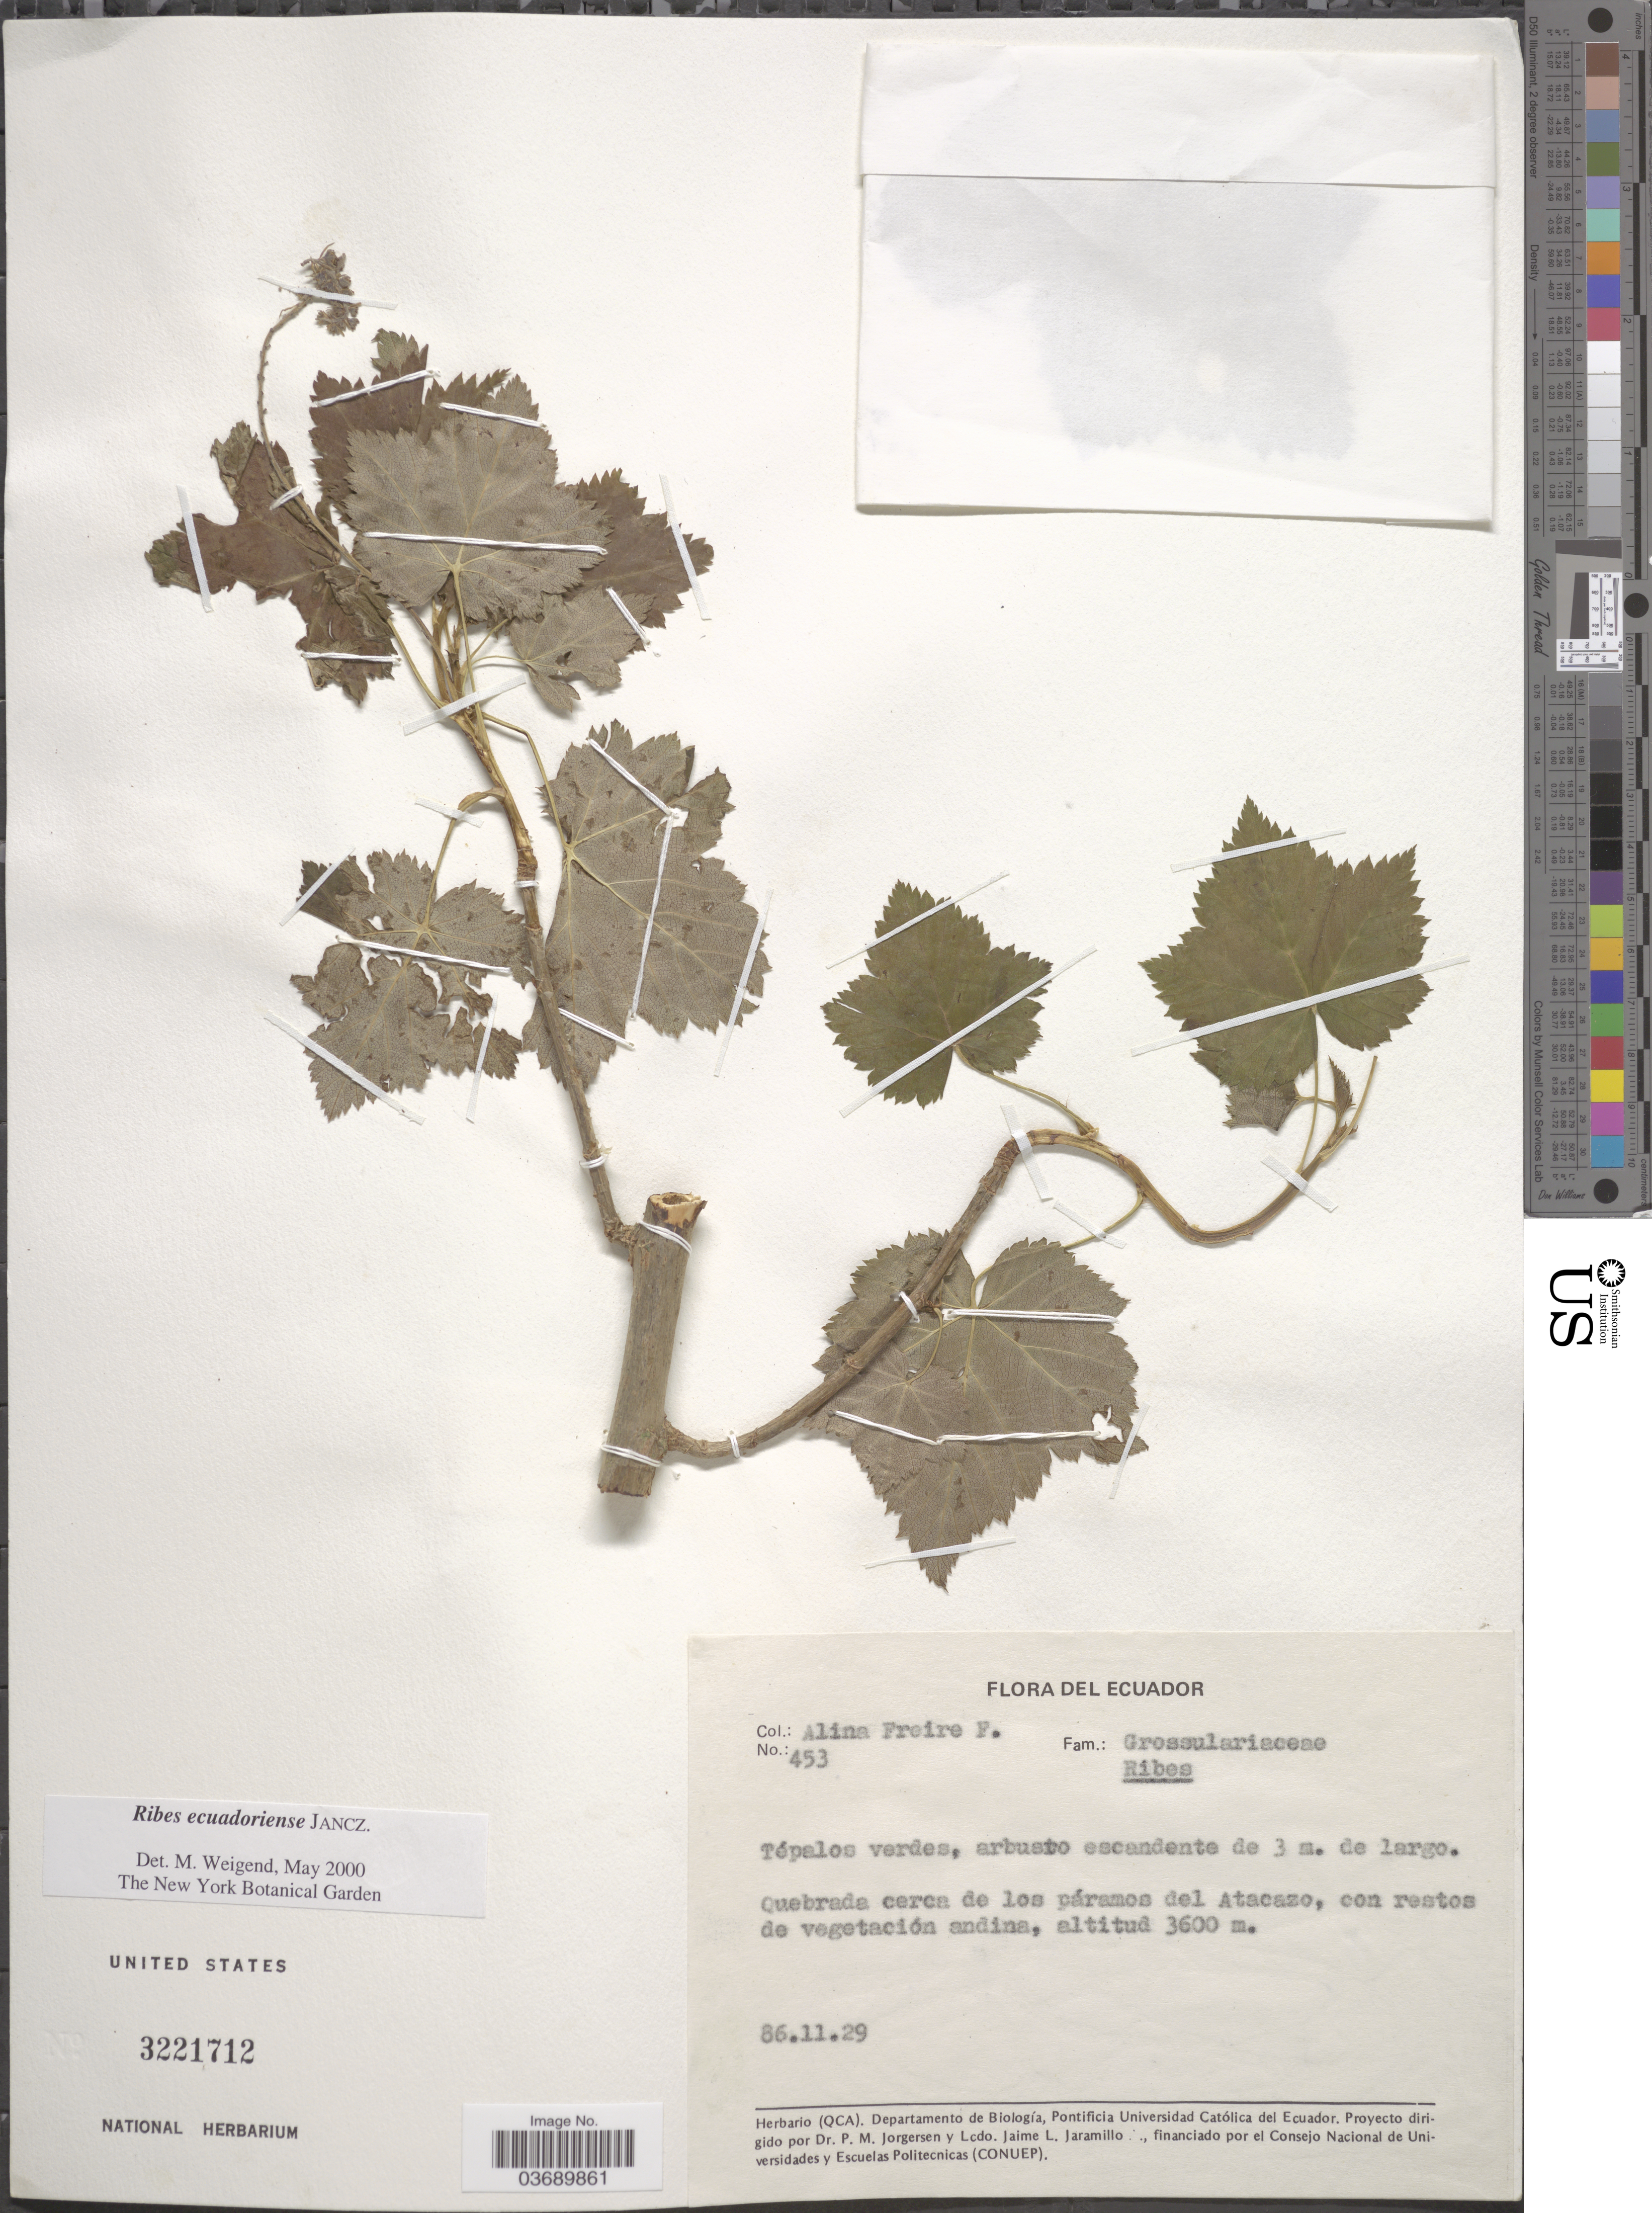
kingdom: Plantae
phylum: Tracheophyta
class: Magnoliopsida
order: Saxifragales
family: Grossulariaceae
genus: Ribes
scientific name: Ribes ecuadorense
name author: Jancz.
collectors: A. Freire-Fierro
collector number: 453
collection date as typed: Transcribed d/m/y: 29/11/86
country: Ecuador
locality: Quebrada cerca de los páramos del Atacazo.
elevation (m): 3600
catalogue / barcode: US 3221712